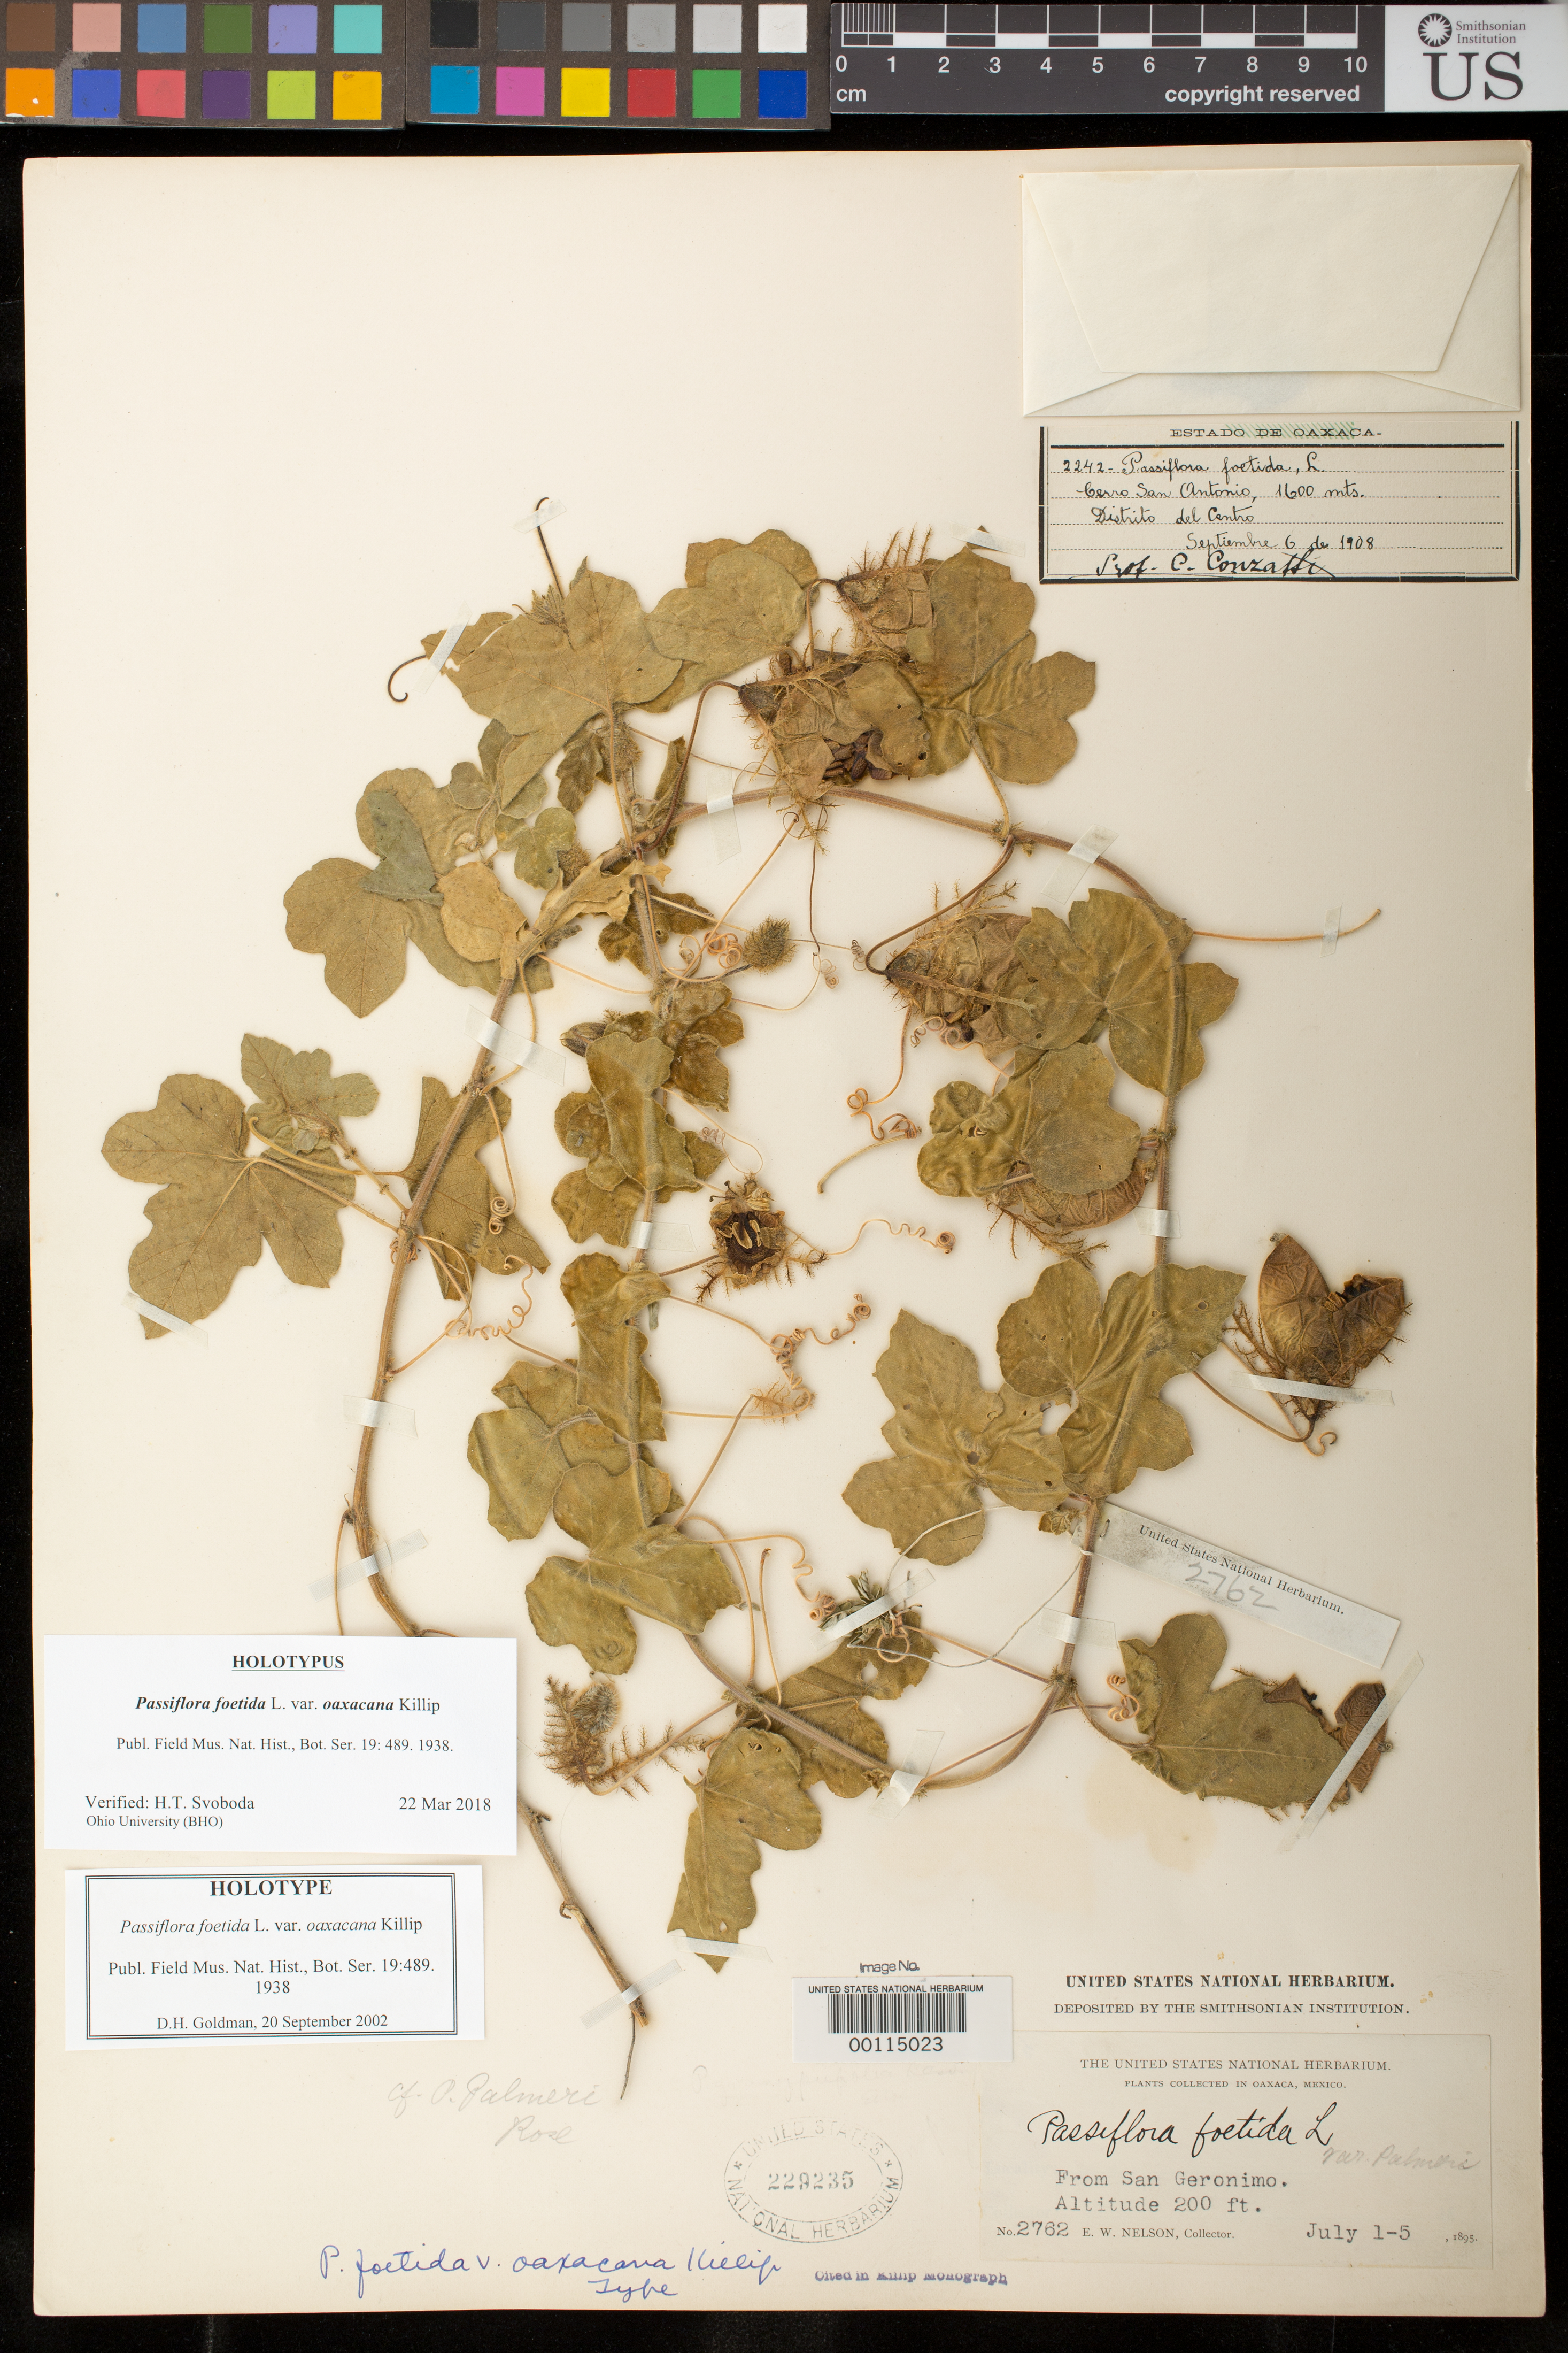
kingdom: Plantae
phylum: Tracheophyta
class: Magnoliopsida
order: Malpighiales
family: Passifloraceae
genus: Passiflora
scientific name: Passiflora foetida var. oaxacana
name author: Killip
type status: Holotype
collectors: E. W. Nelson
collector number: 2762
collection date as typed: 01 Jul 1895 to 05 Jul 1895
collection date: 1895-07-01/1895-07-05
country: Mexico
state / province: Oaxaca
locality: San Geronimo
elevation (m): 61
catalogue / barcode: US 229235